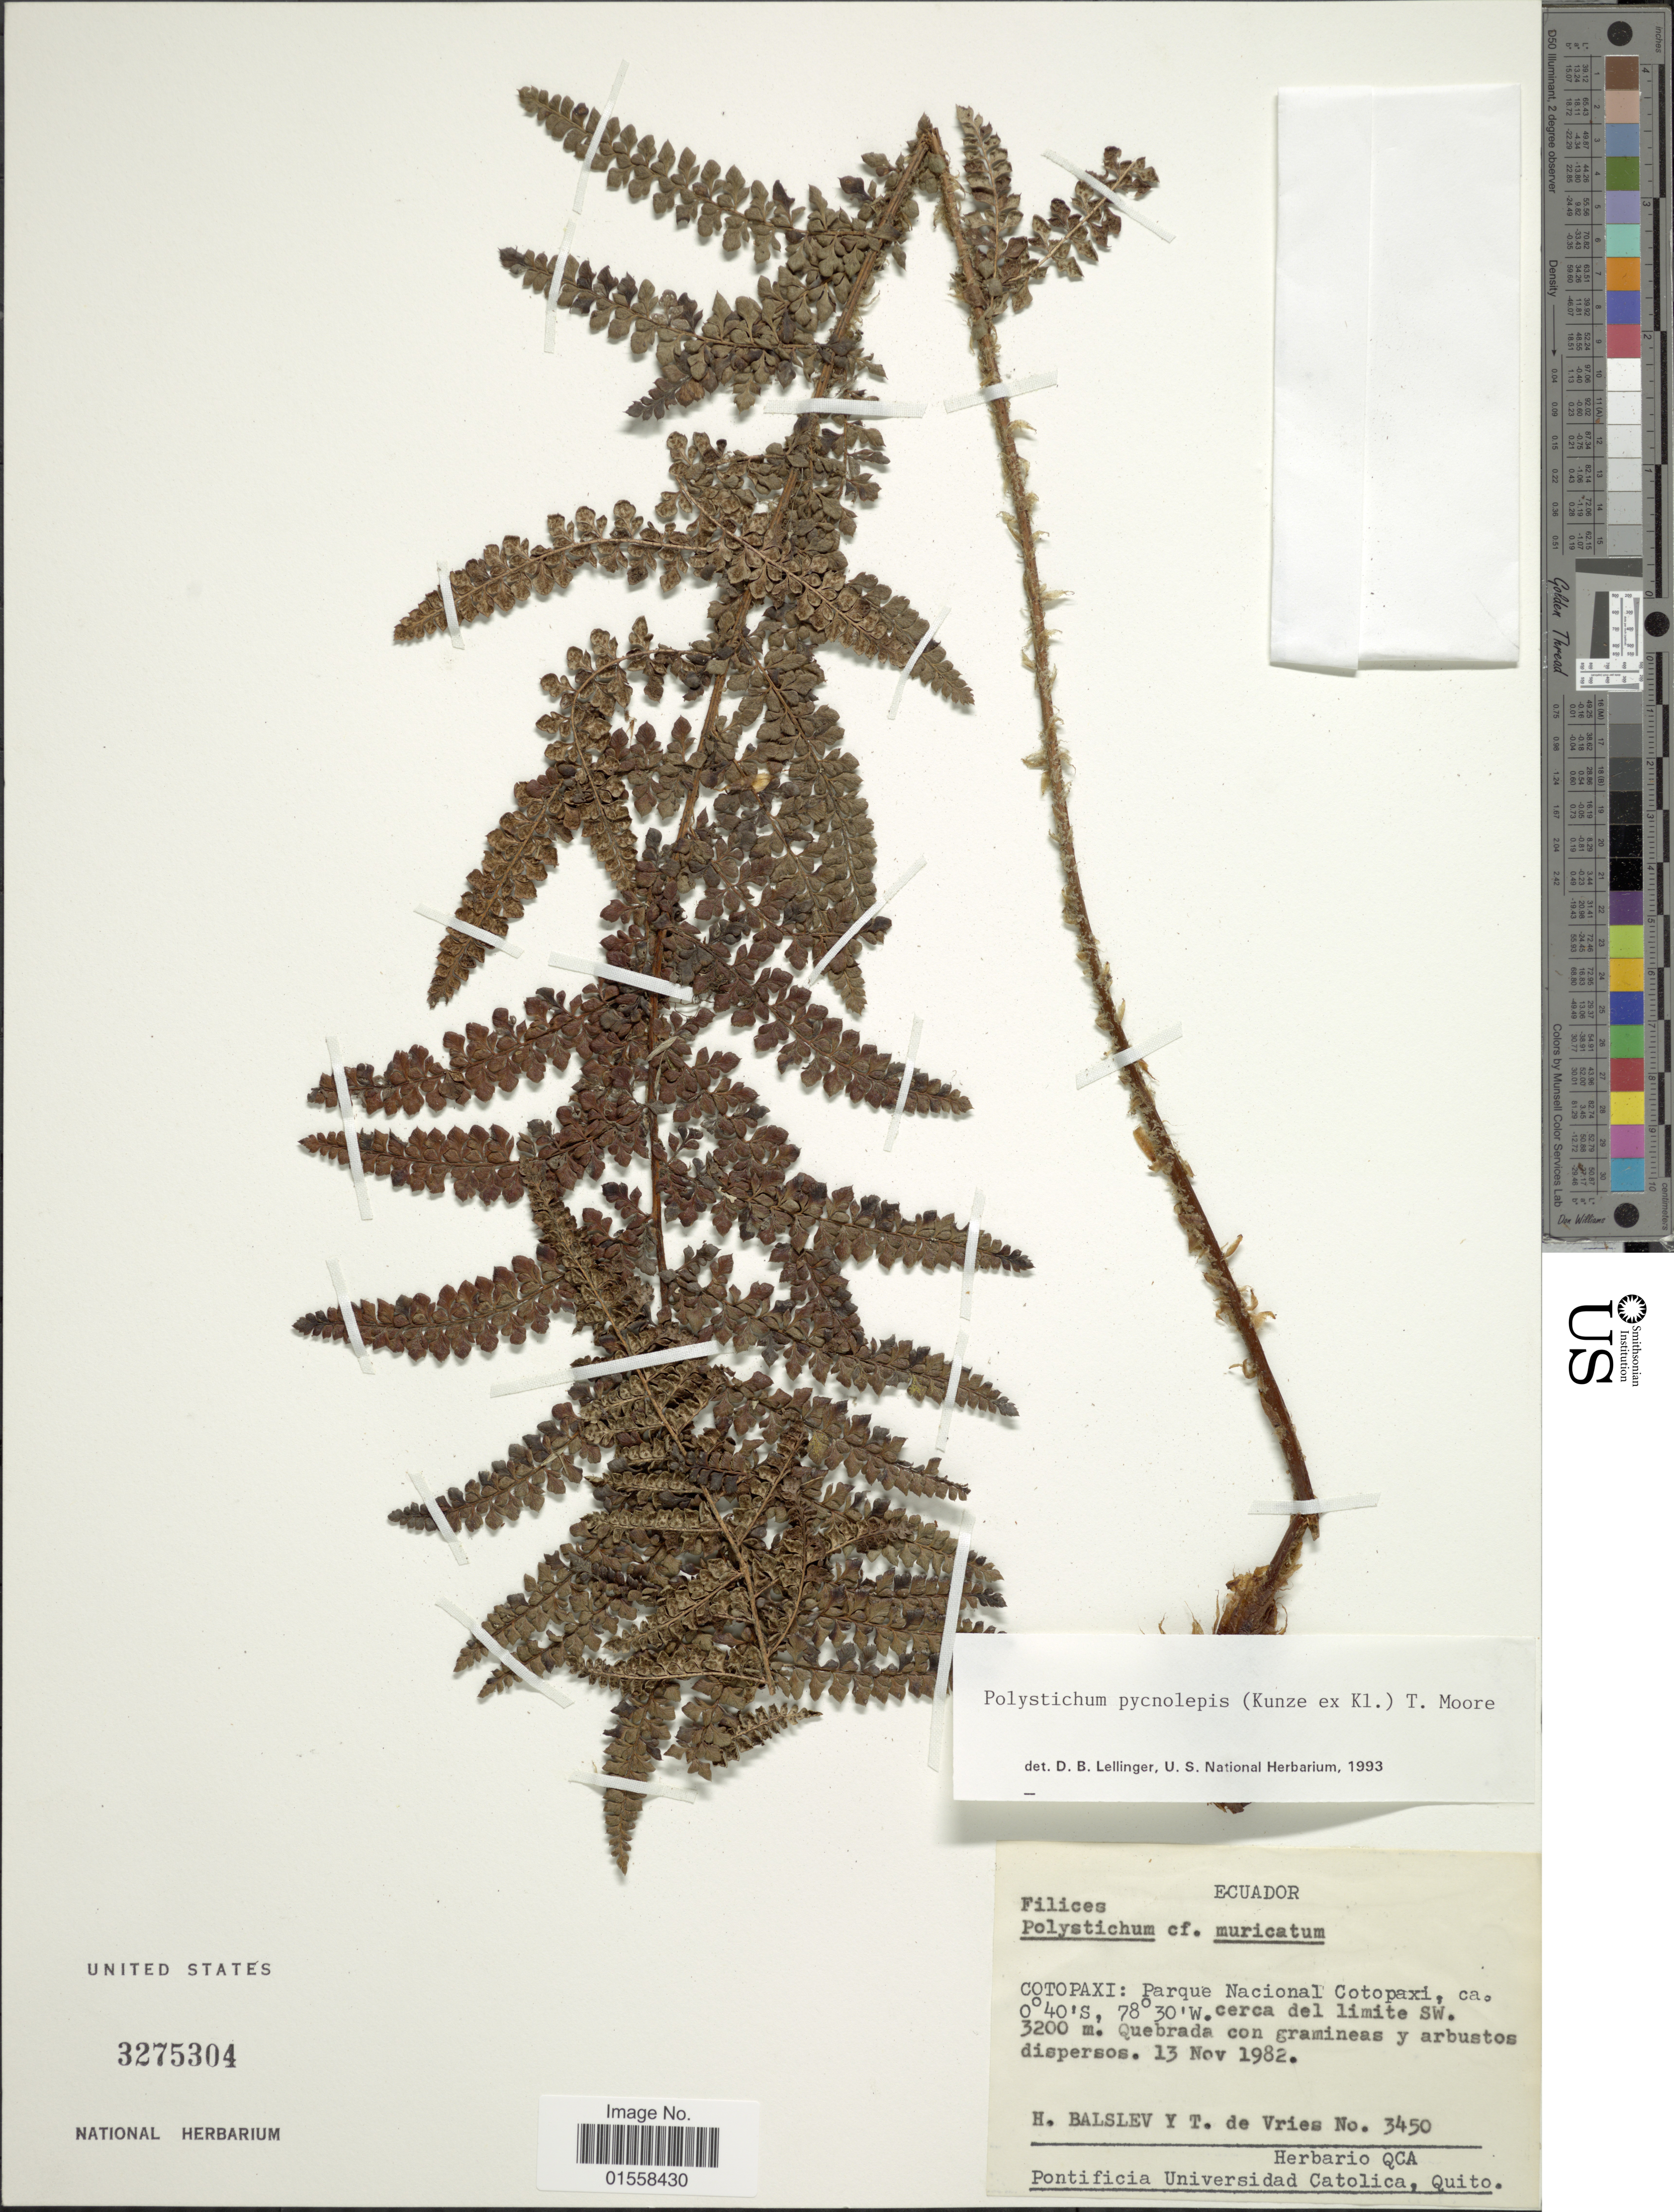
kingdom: Plantae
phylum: Tracheophyta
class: Polypodiopsida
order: Polypodiales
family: Dryopteridaceae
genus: Polystichum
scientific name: Polystichum orbiculatum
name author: (Desv.) J. Rémy & Fée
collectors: H. Balslev & T. de Vries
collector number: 3450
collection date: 1982-11-13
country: Ecuador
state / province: Cotopaxi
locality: Ecuador, Cotopaxi: Parque Nacional Cotopaxi, ca. cerac del limite SW.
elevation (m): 3200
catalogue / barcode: US 3275304